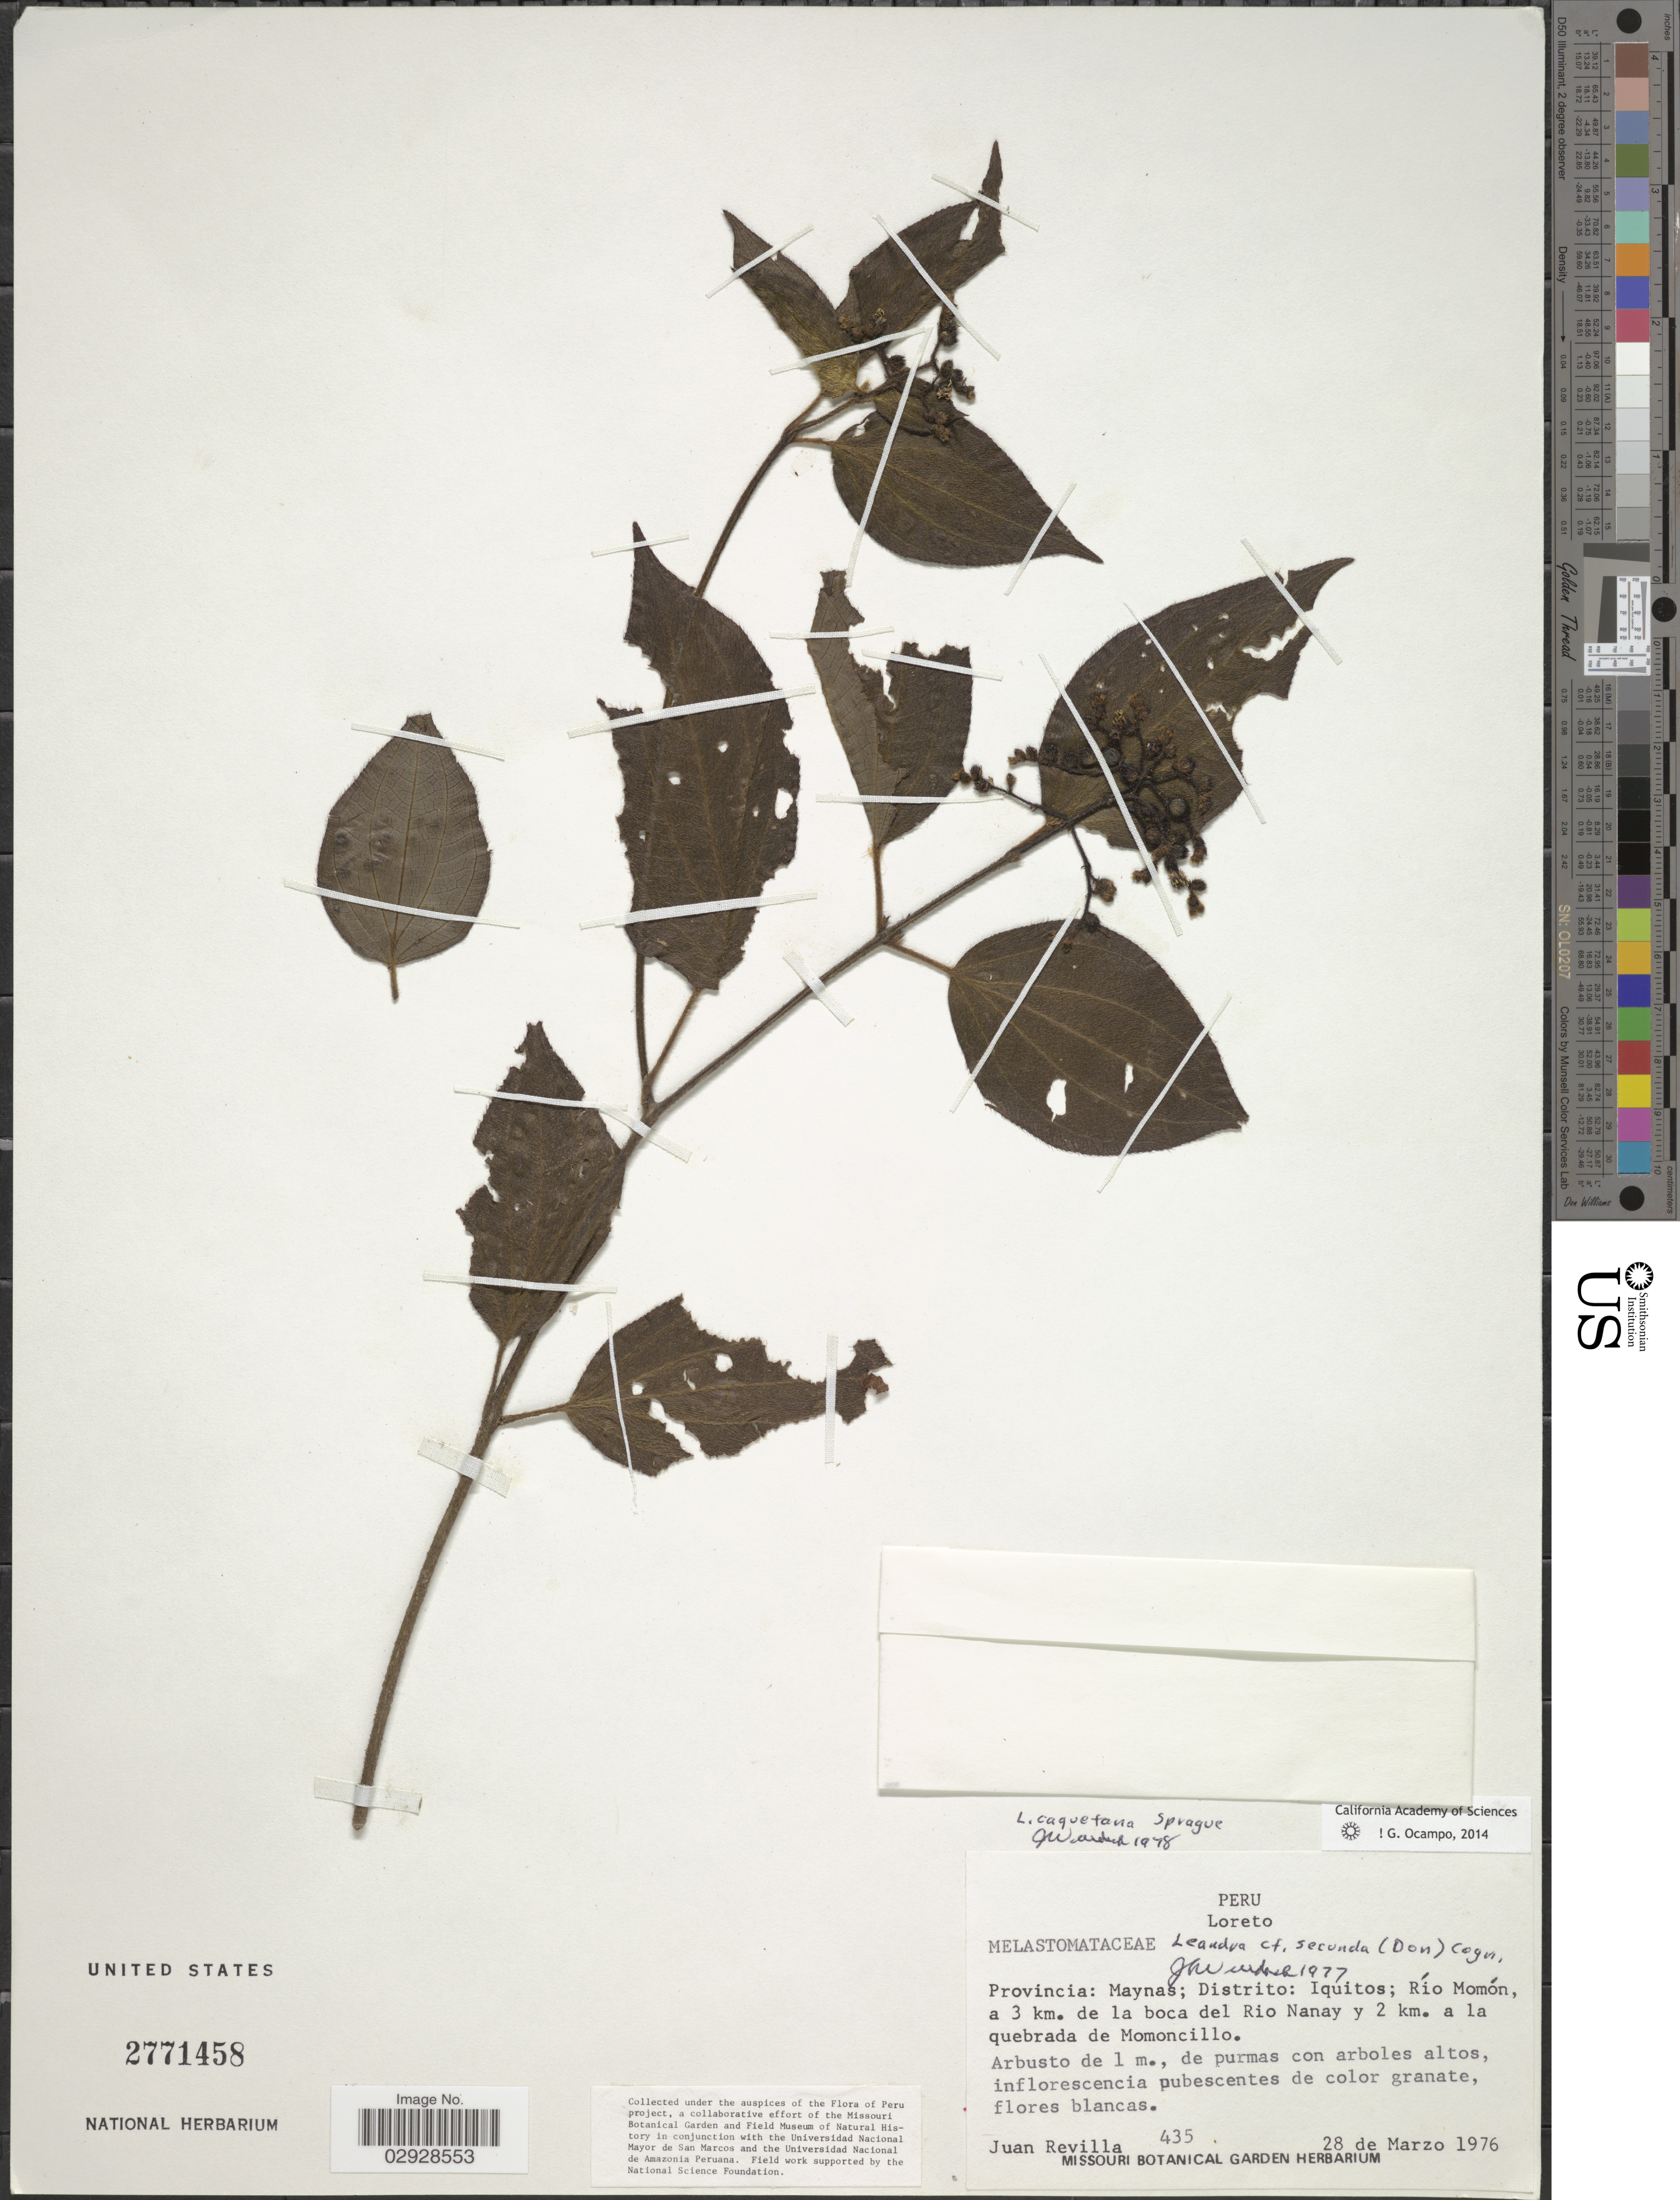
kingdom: Plantae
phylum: Tracheophyta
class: Magnoliopsida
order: Myrtales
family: Melastomataceae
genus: Leandra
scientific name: Leandra caquetana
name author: Sprague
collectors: J. Revilla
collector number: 435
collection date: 1976-03-28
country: Peru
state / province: Loreto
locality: Provincia: Maynas; Distrito: Iquitos; Río Momón, a 3 km. de la boca del Rio Nanay y 2 km. a la quebrada de Momoncillo.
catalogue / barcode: US 2771458